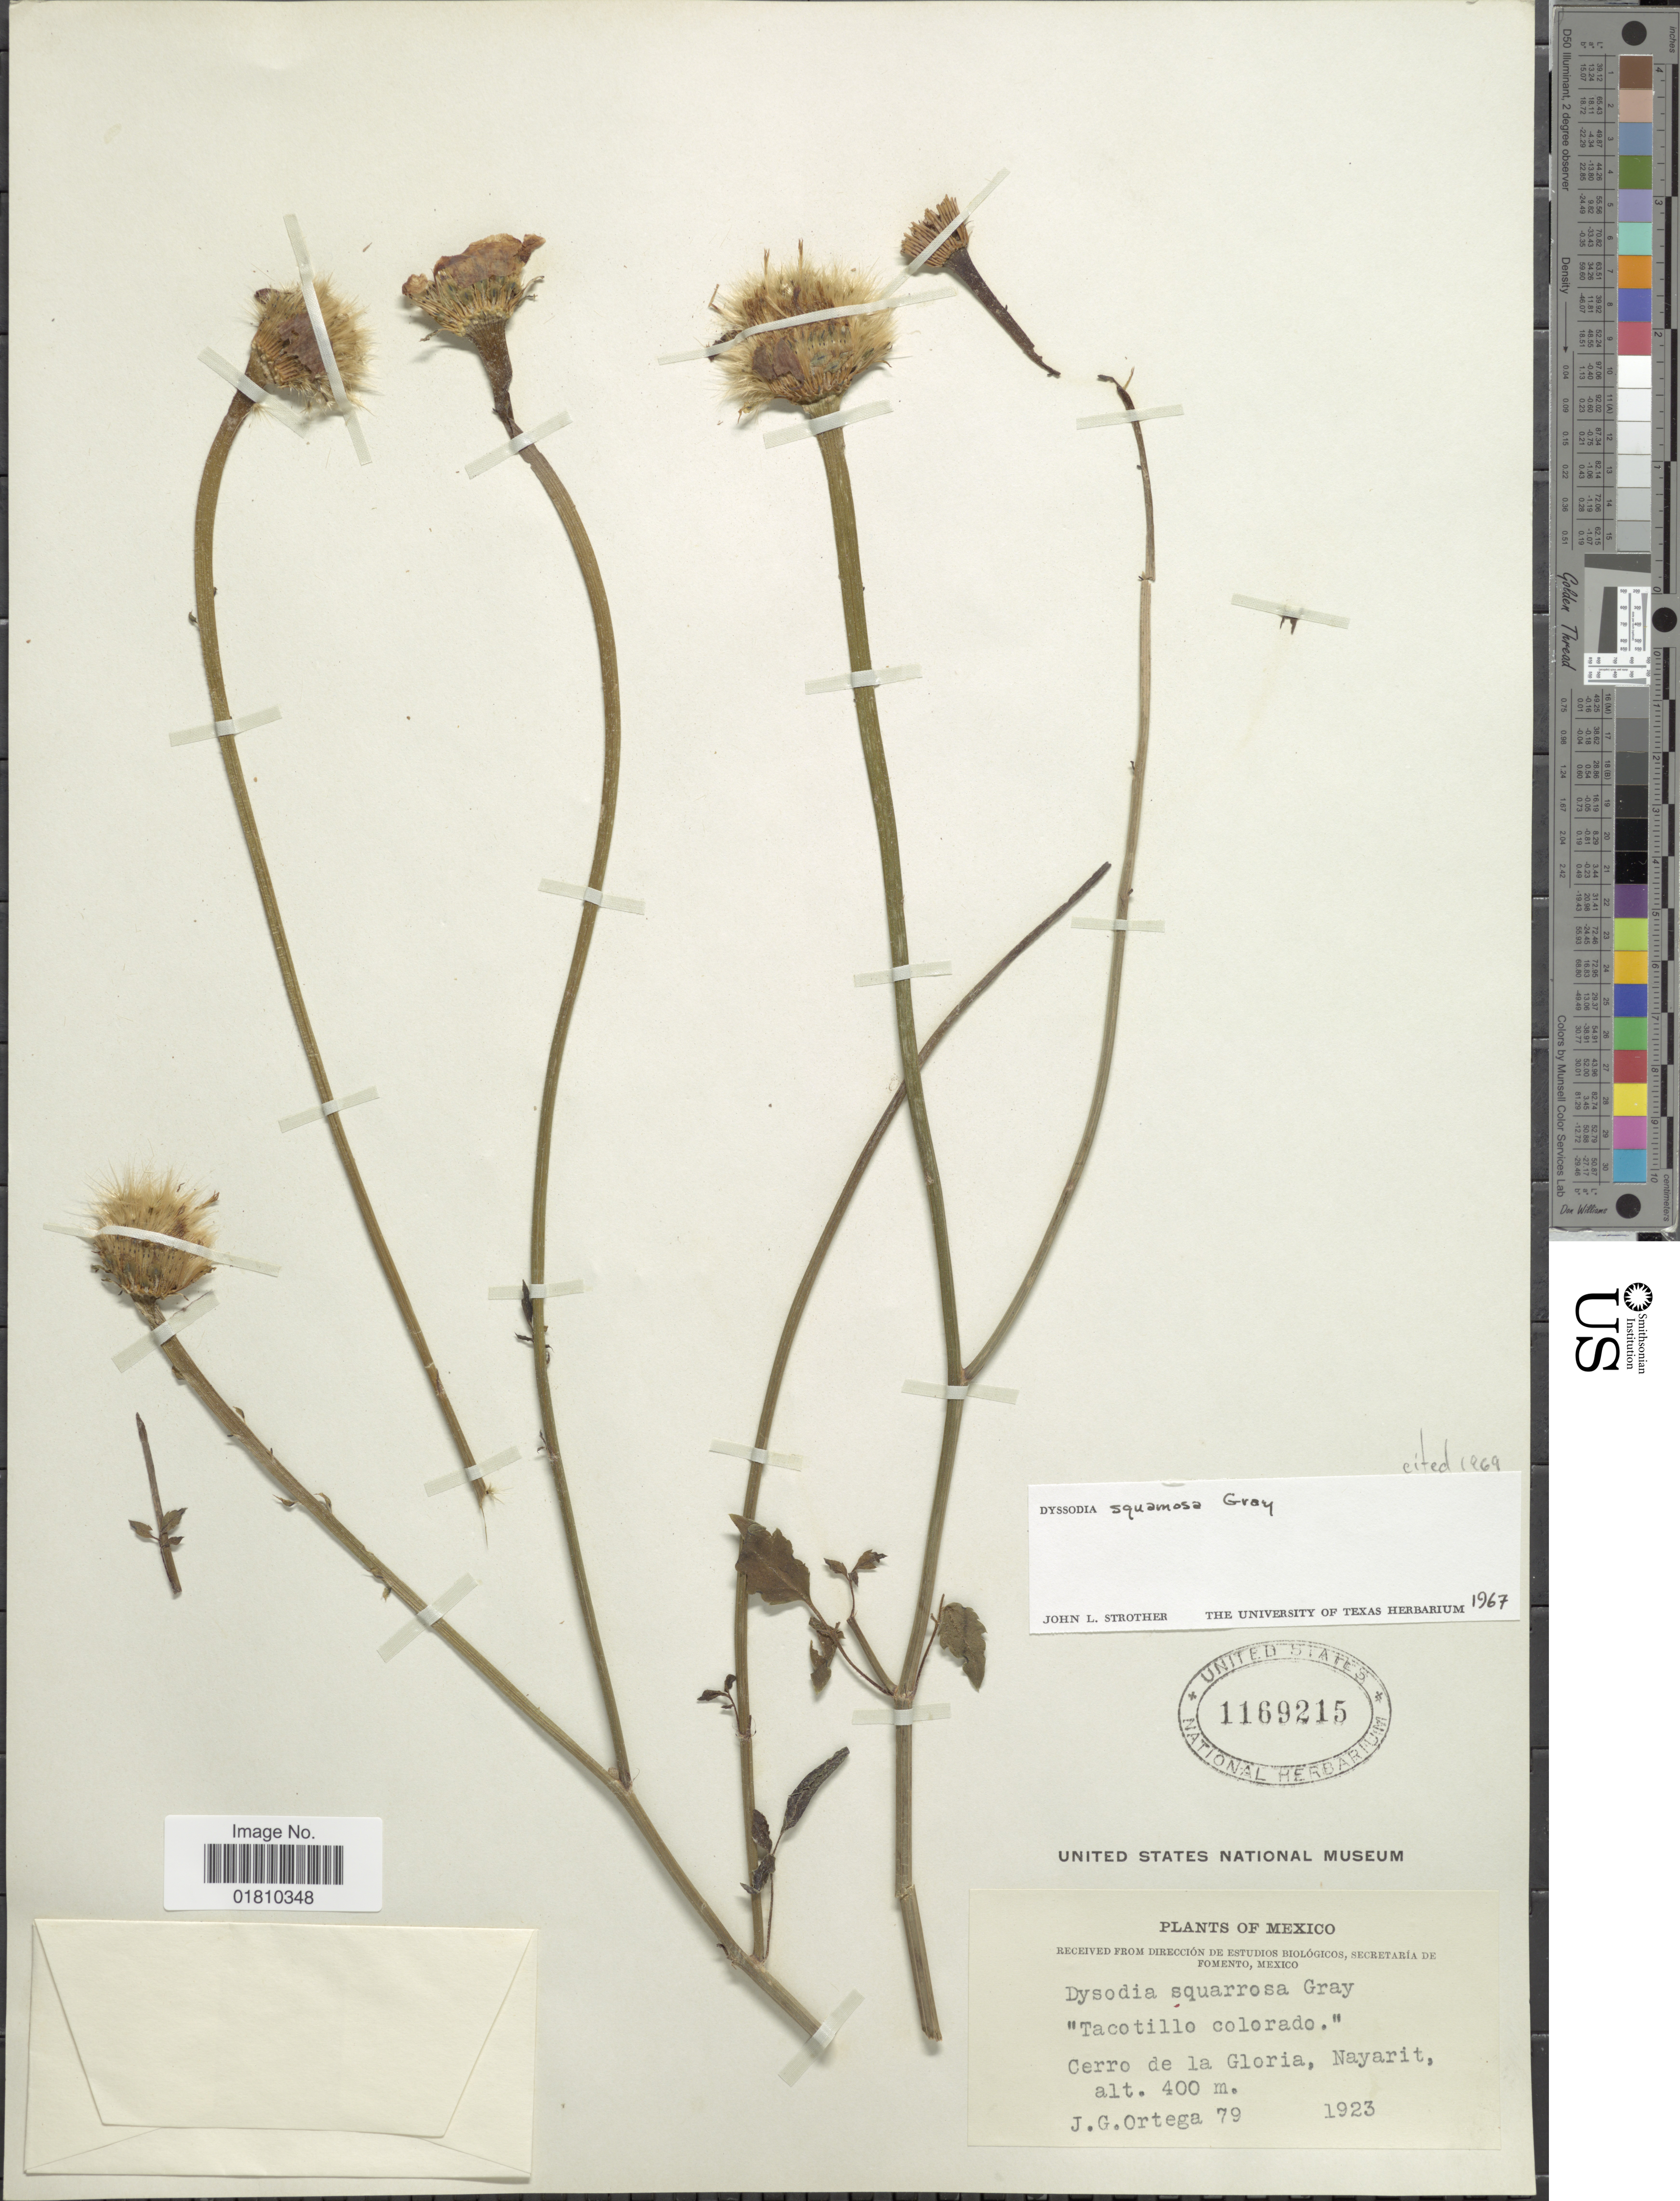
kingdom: Plantae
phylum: Tracheophyta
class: Magnoliopsida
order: Asterales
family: Asteraceae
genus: Adenophyllum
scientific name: Adenophyllum squamosum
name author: (A. Gray) Strother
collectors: J. Ortega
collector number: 79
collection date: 1923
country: Mexico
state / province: Nayarit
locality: Tacotillo colorado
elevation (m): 400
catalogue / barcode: US 1169215